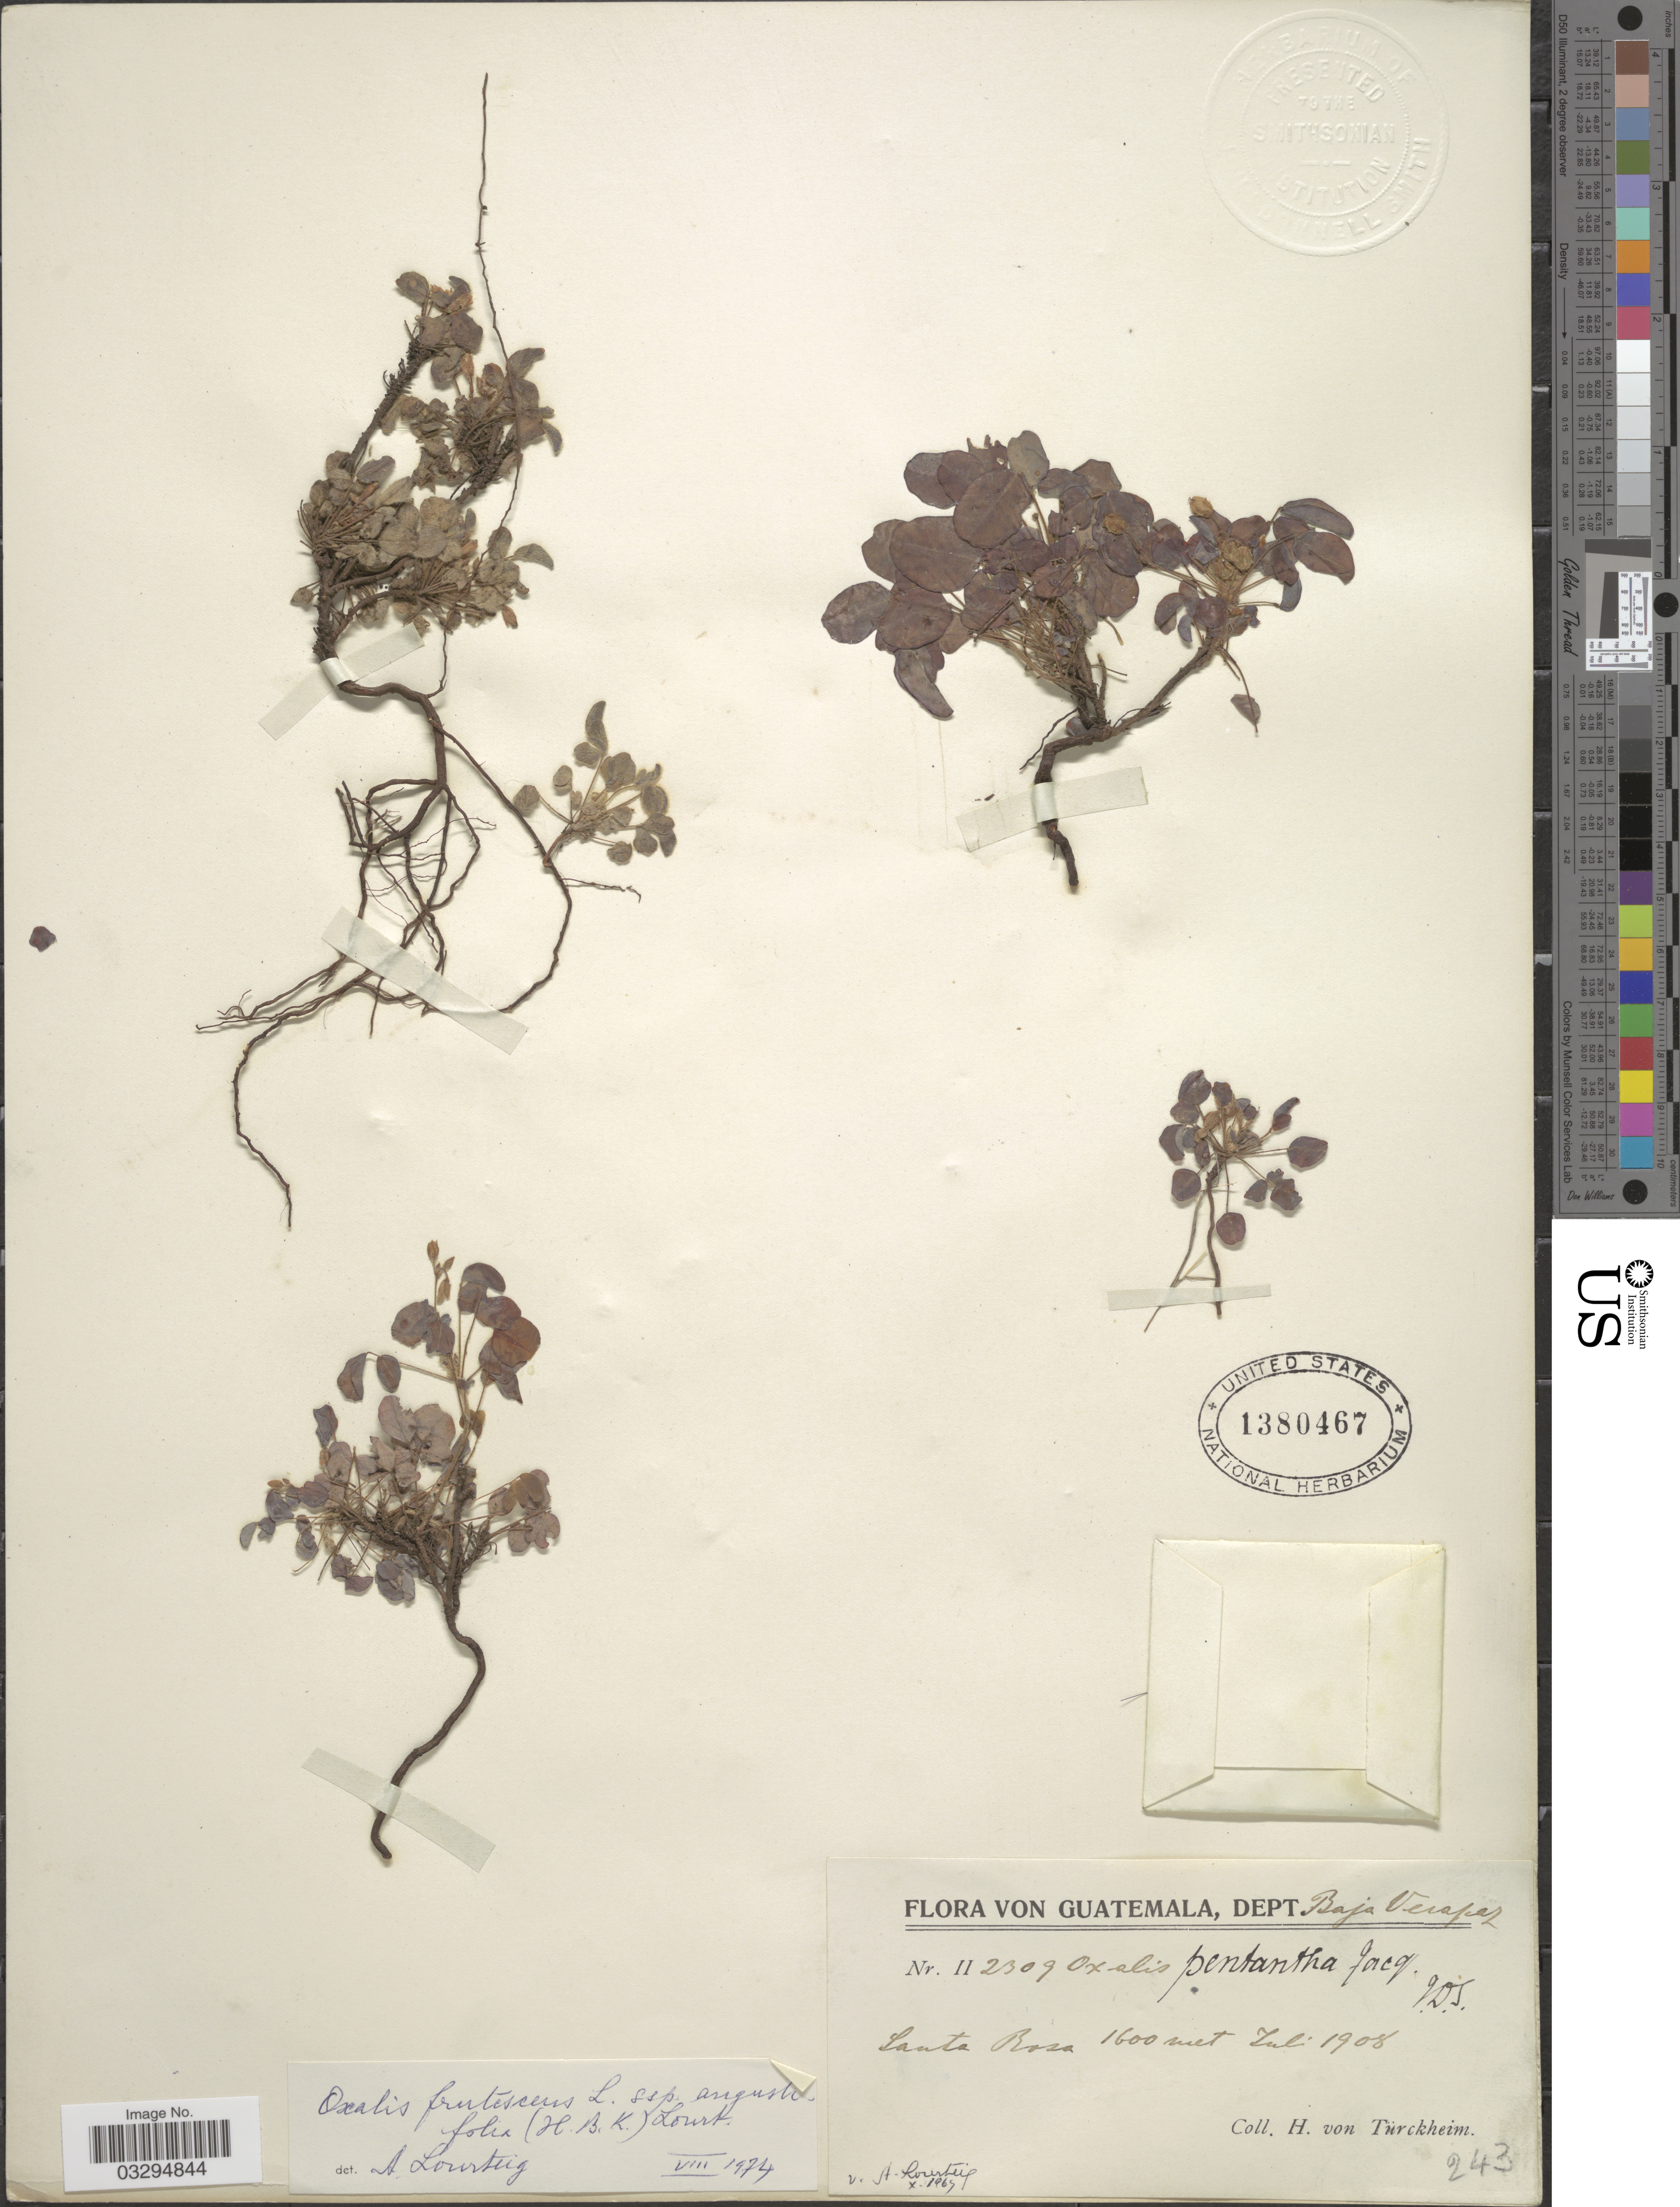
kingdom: Plantae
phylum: Tracheophyta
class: Magnoliopsida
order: Oxalidales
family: Oxalidaceae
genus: Oxalis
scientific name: Oxalis frutescens subsp. angustifolia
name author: (Kunth) Lourteig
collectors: H. von Türckheim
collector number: II2309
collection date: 1908-07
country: Guatemala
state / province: Baja Verapaz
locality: Dept. Baja Verapaz, Santa Rosa.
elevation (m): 1600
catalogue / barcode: US 1380467